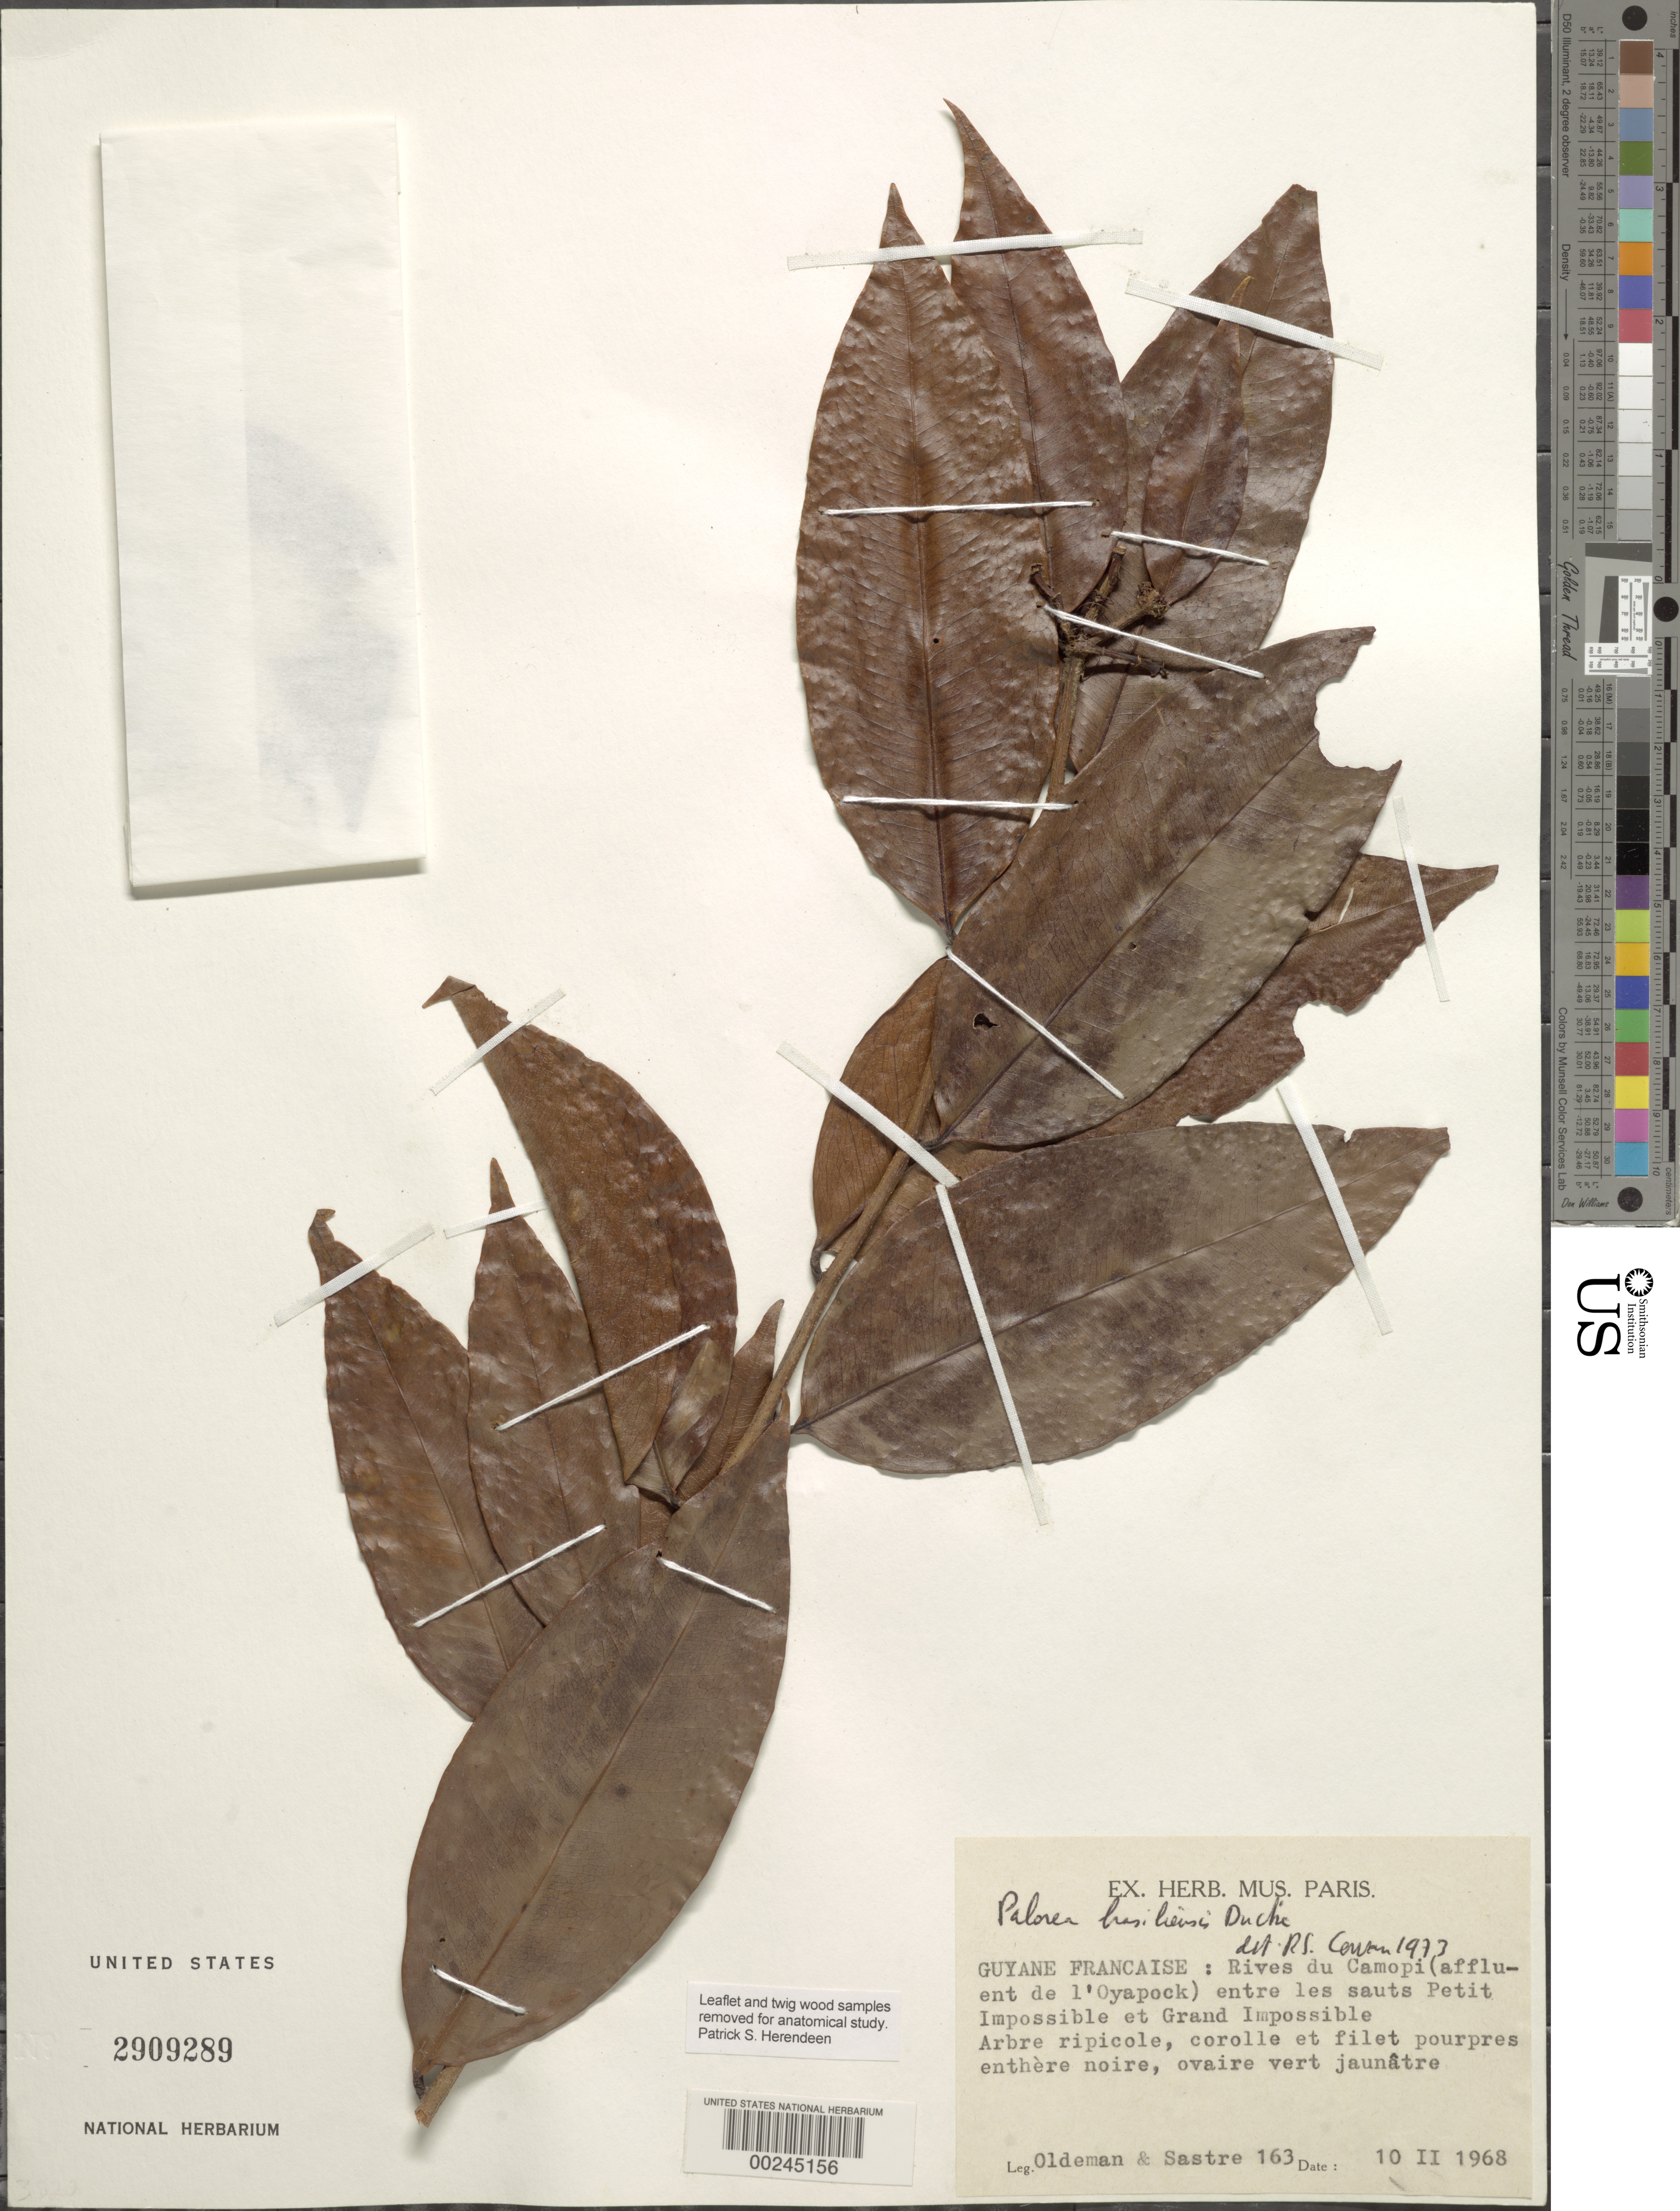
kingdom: Plantae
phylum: Tracheophyta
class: Magnoliopsida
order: Fabales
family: Fabaceae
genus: Paloue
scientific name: Paloue brasiliensis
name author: Ducke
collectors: R. Oldeman & C. H. L. Sastre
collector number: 163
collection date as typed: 10 Feb 1968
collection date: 1968-02-10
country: French Guiana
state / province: Cayenne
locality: Rives du camopi (affluent of oyapock), between les sauts petit impossible and grand impossible. [former arrondissement of inini.]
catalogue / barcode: US 2909289